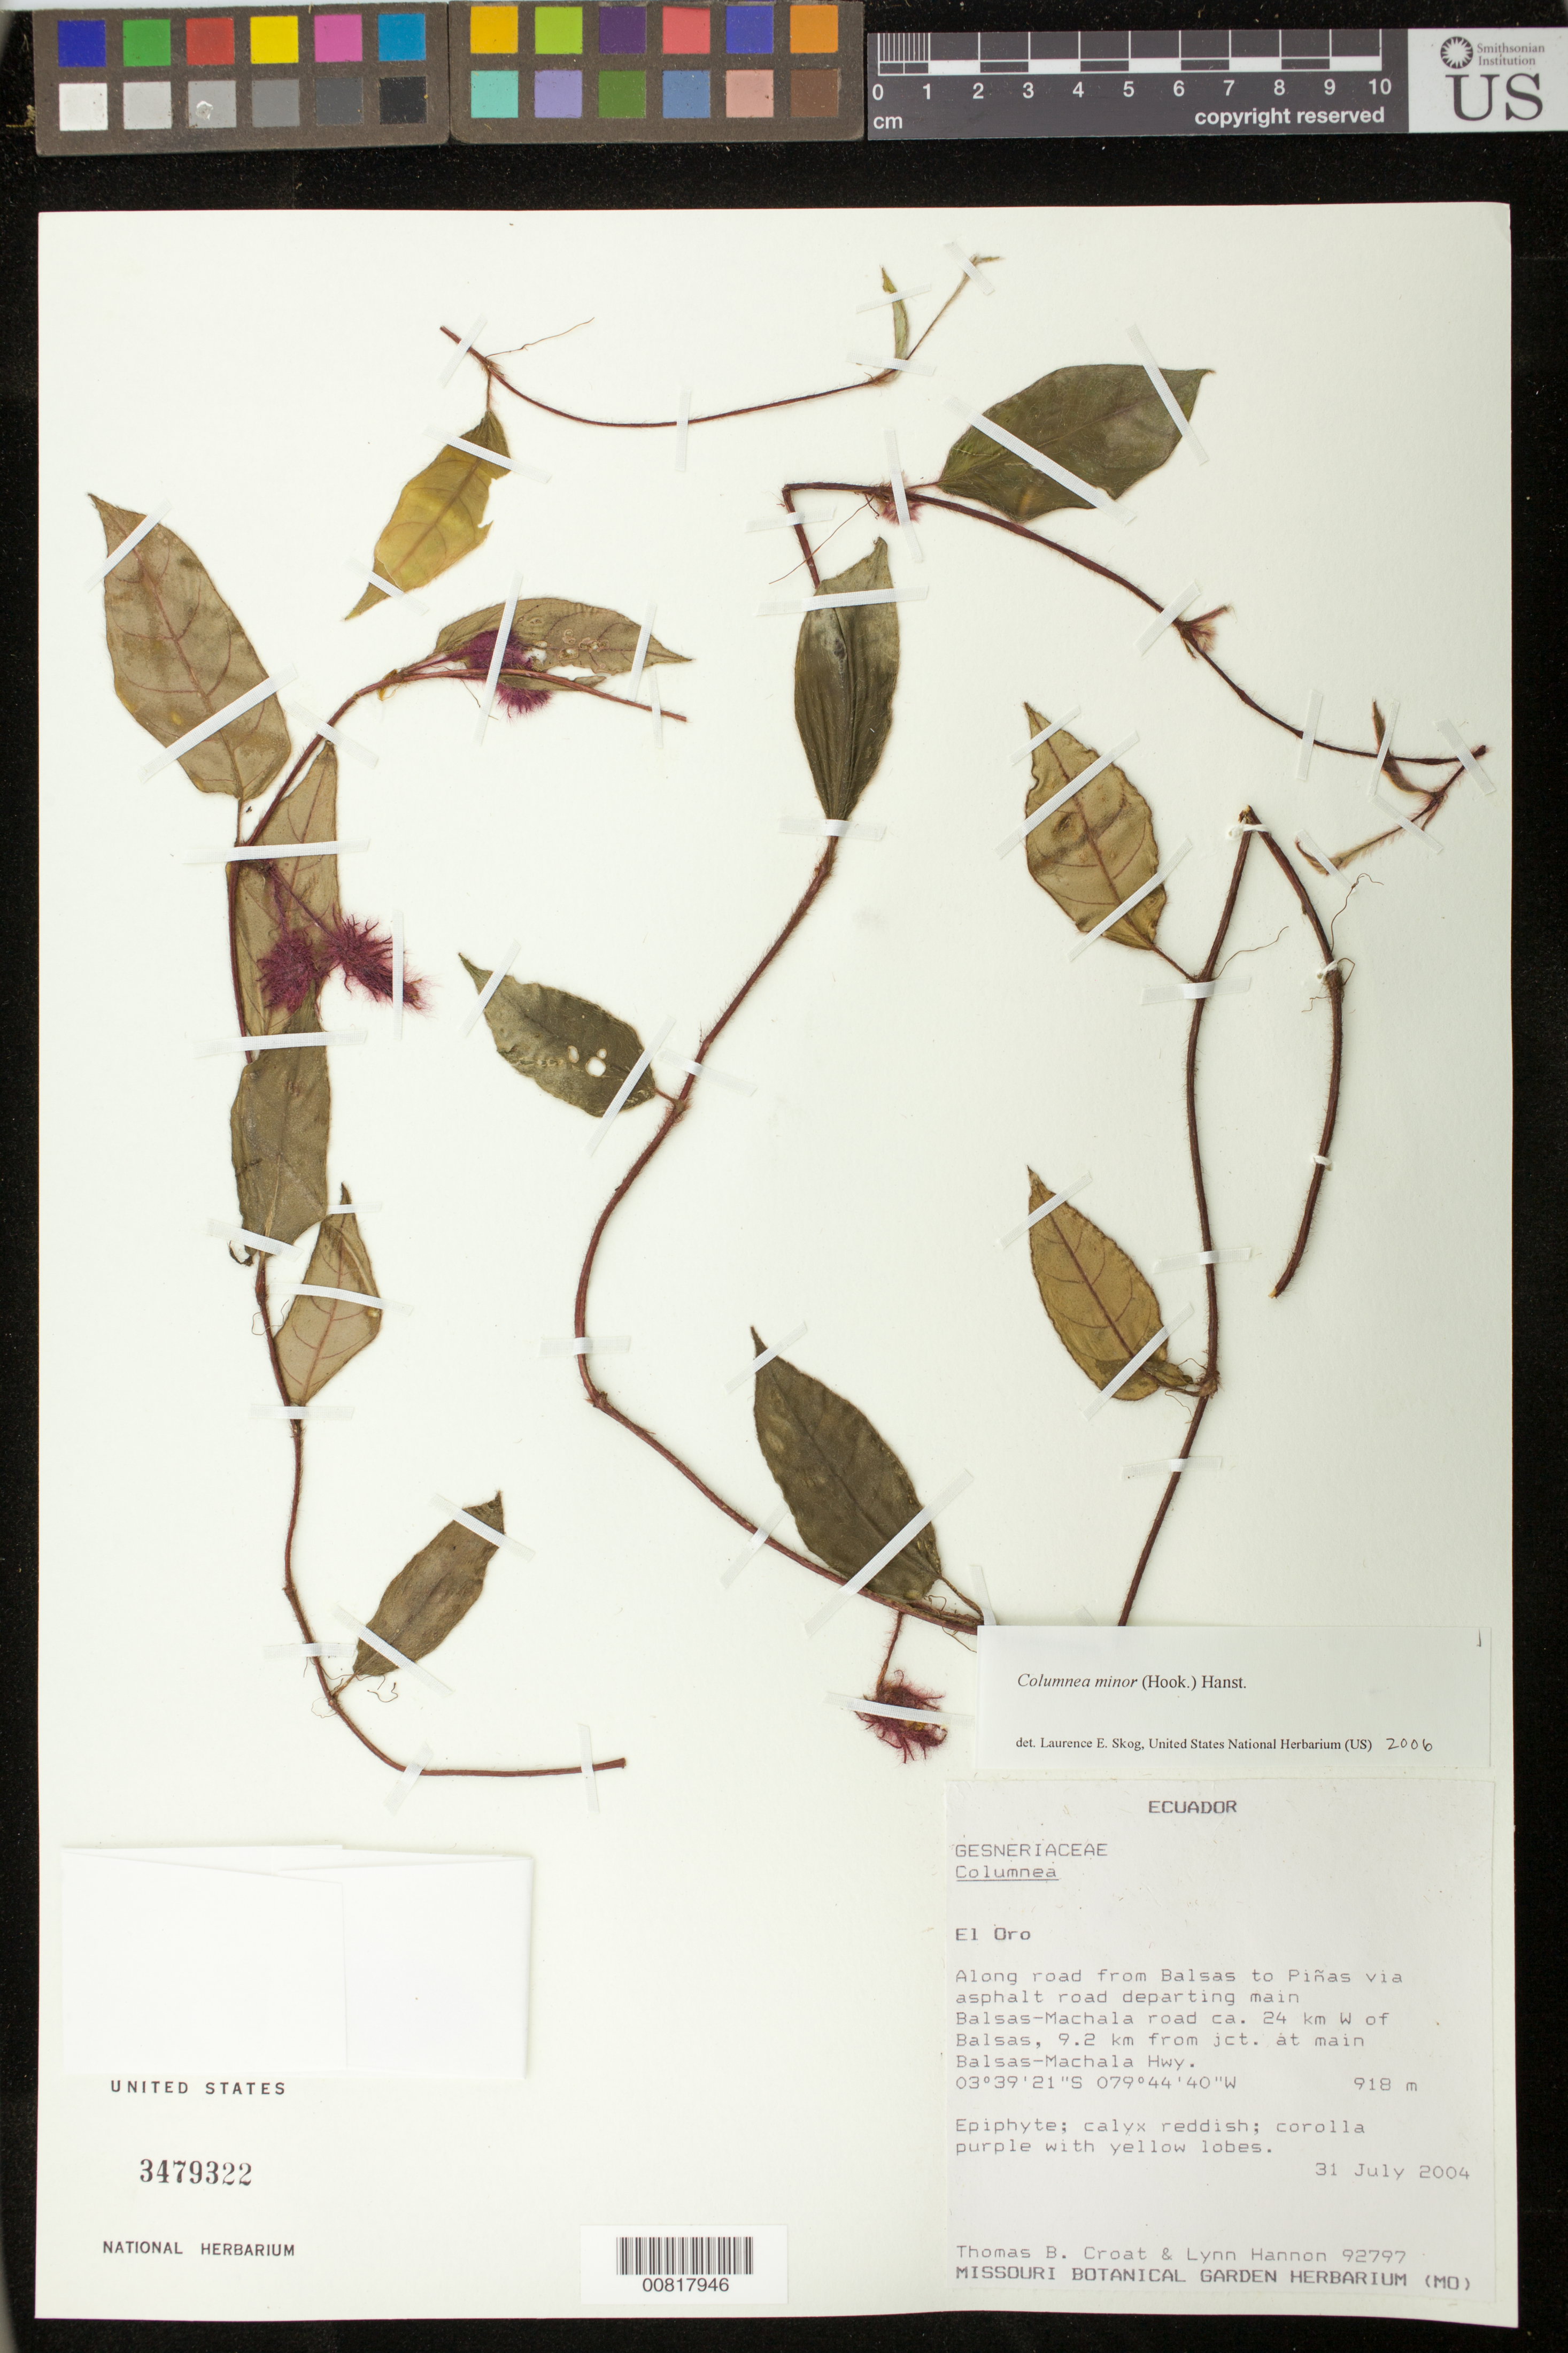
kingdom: Plantae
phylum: Tracheophyta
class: Magnoliopsida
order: Lamiales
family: Gesneriaceae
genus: Columnea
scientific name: Columnea minor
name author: (Hook.) Hanst.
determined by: Skog, Laurence E.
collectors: T. B. Croat & L. Hannon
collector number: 92797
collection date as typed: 31 Jul 2004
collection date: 2004-07-31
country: Ecuador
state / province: El Oro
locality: Along road from Balsas to Piñas via asphalt road departing main Balsas-Machala road ca. 24 km W of Balsas, 9.2 km from jct. at main Balsas-Machala Hwy.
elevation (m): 918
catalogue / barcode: US 3479322